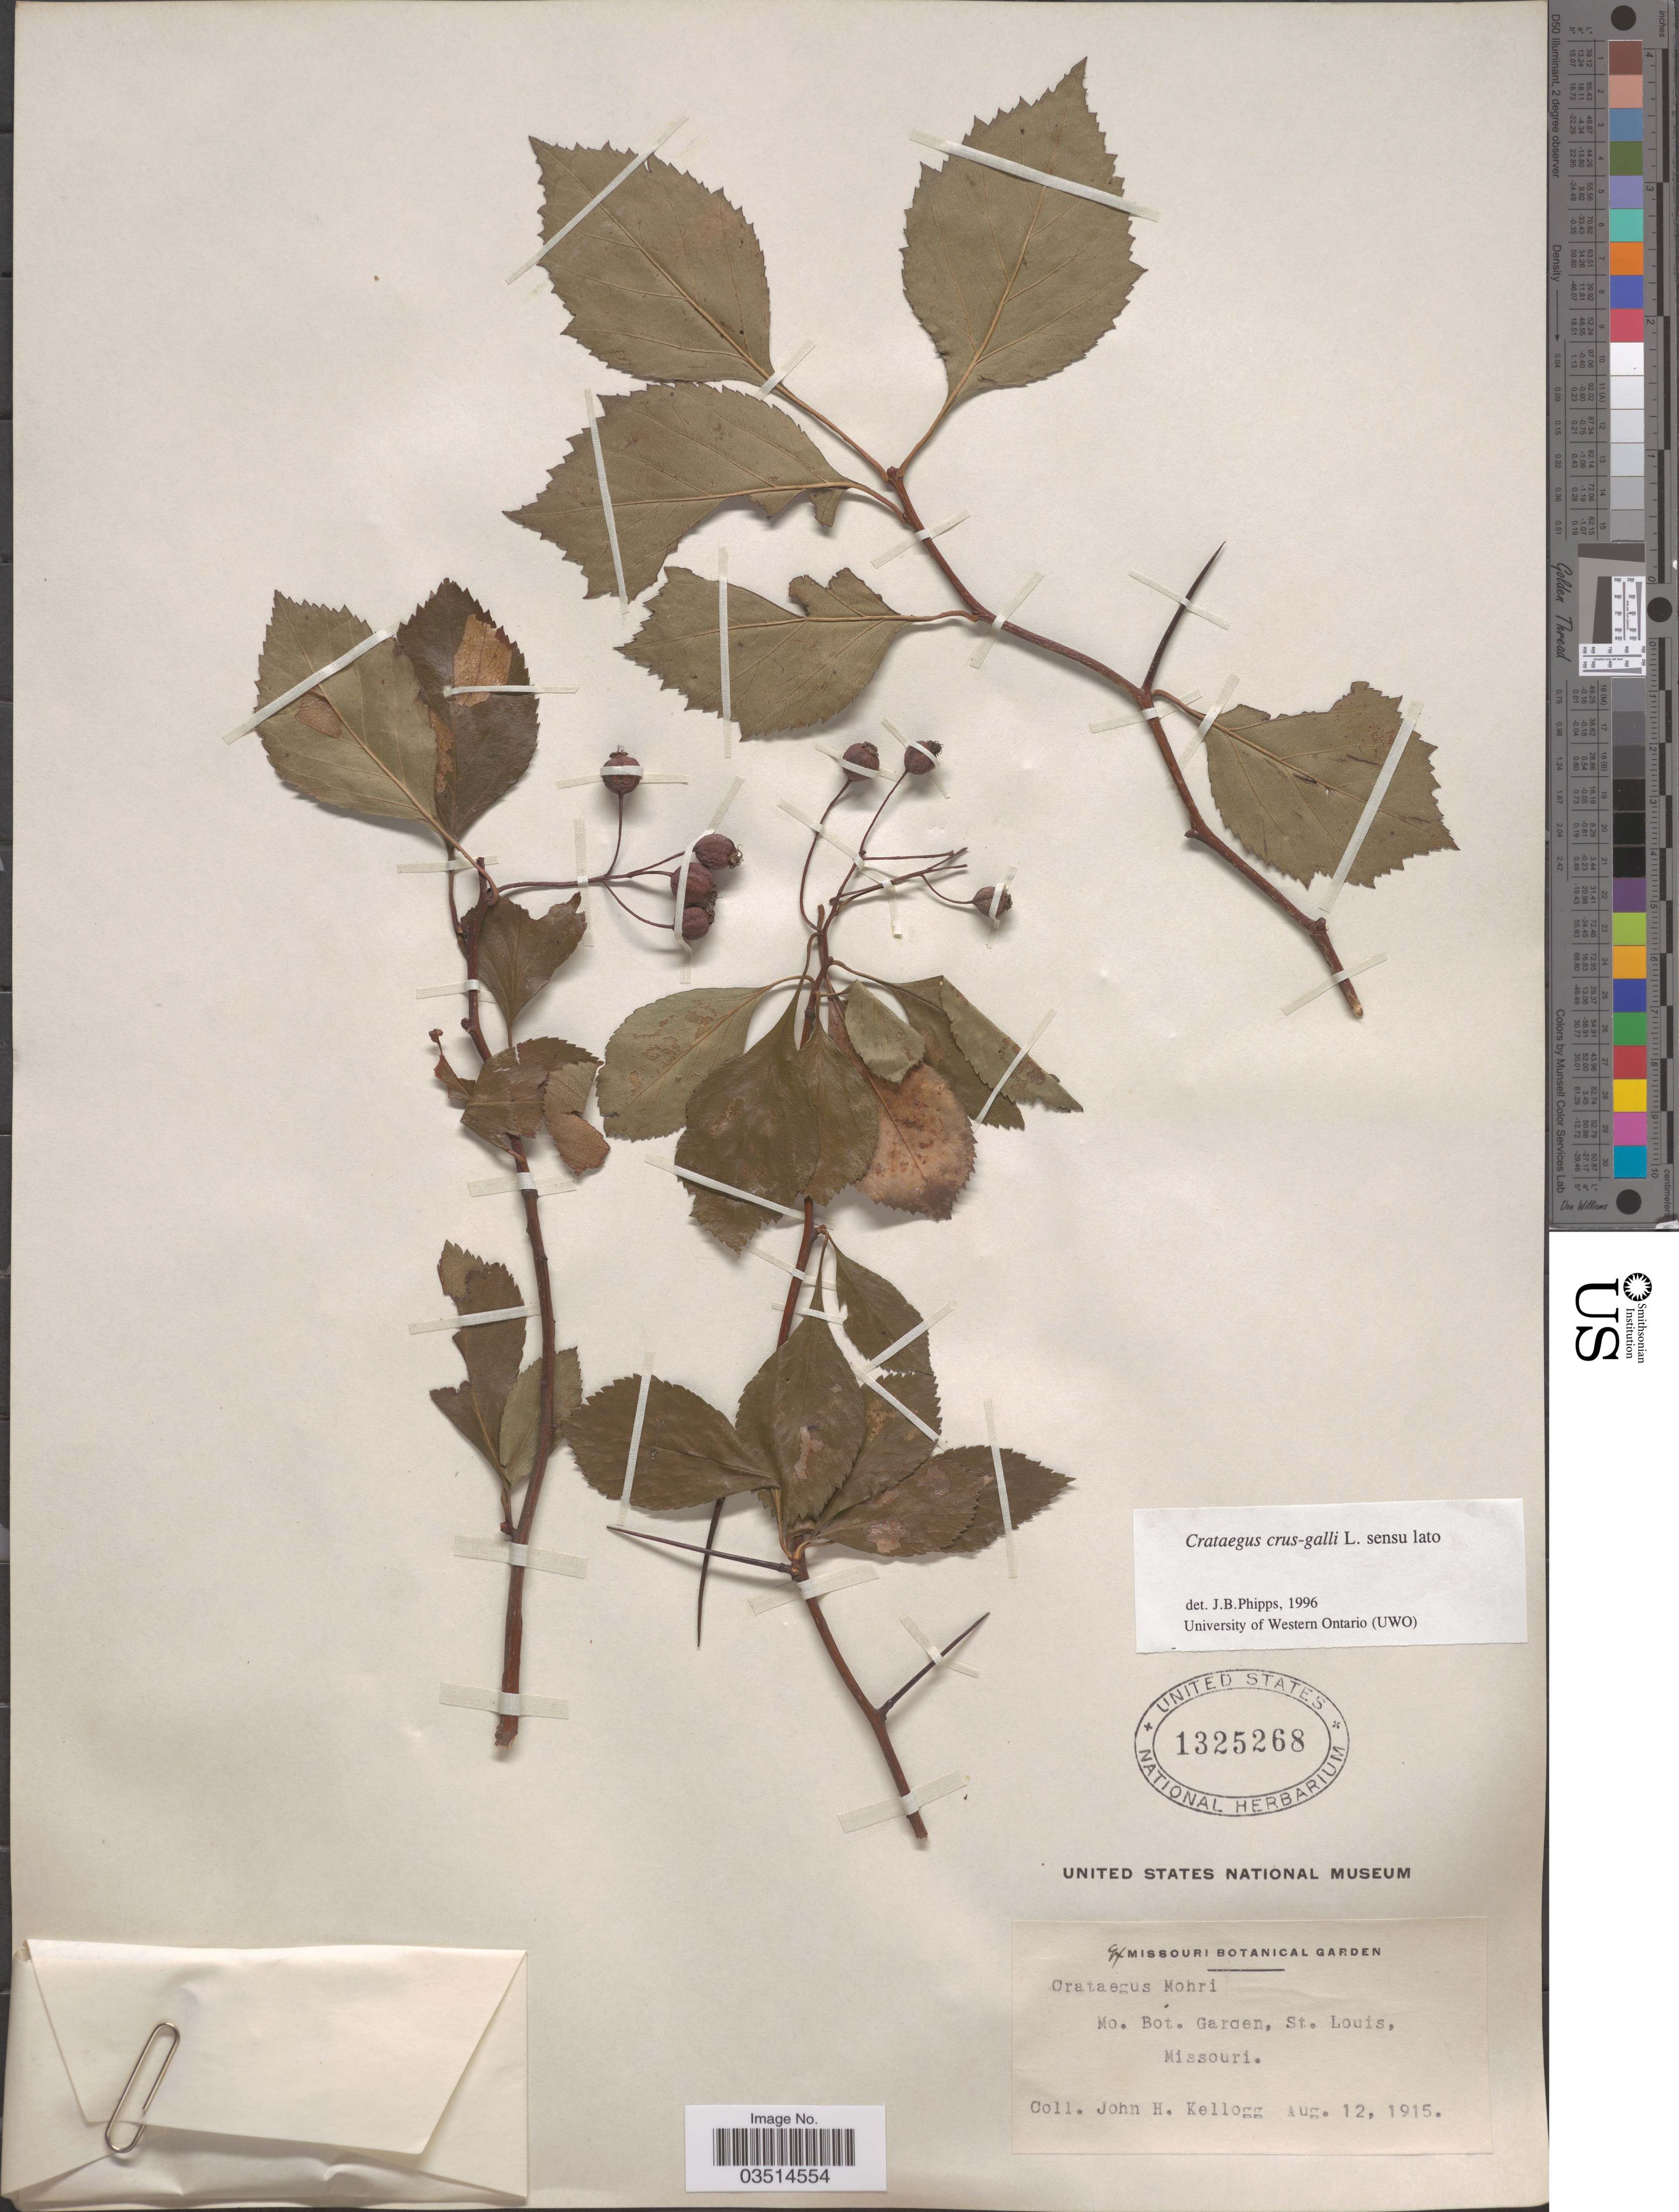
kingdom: Plantae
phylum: Tracheophyta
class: Magnoliopsida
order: Rosales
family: Rosaceae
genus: Crataegus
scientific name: Crataegus crus-galli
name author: L.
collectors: J. H. Kellogg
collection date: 1915-08-12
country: United States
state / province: Missouri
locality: Mo. Bot. Garden, St. Louis.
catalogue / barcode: US 1325268